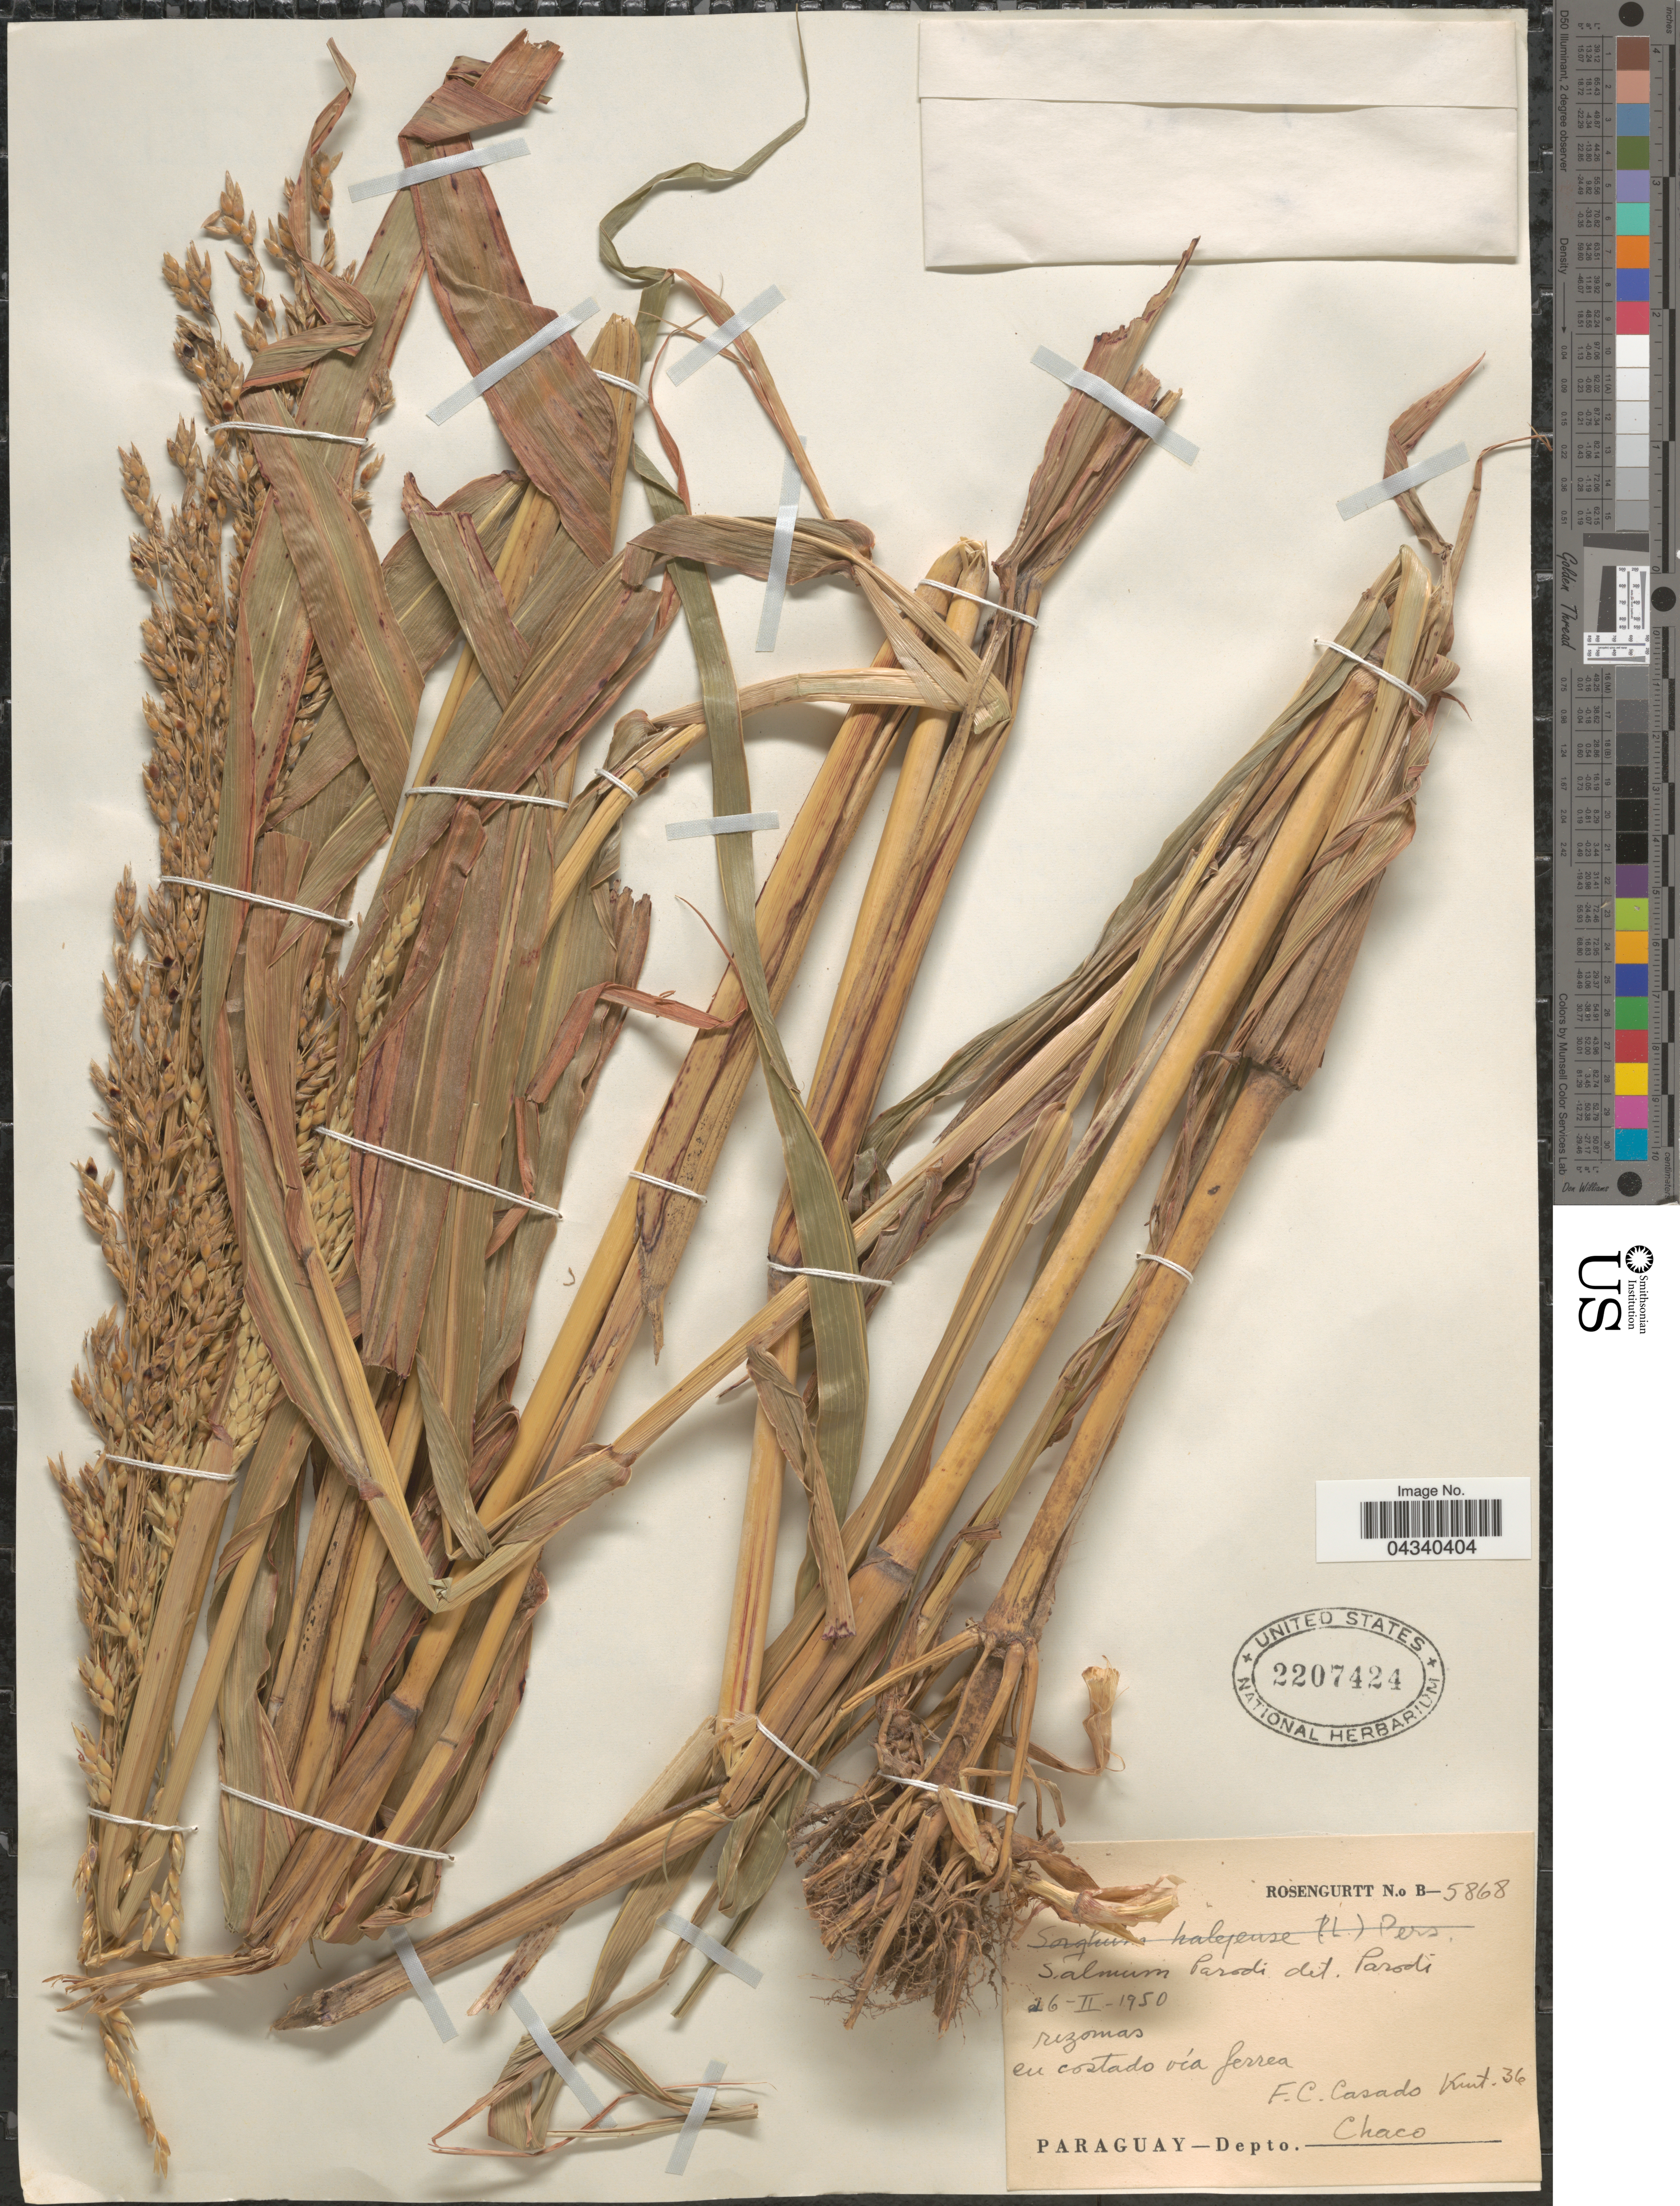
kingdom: Plantae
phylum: Tracheophyta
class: Liliopsida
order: Poales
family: Poaceae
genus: Sorghum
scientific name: Sorghum x almum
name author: Parodi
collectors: Rosengurtt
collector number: B-5868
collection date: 1950-02-26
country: Paraguay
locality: Rizomas. En costado vía ferrea. Depto. Chaco.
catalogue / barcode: US 2207424